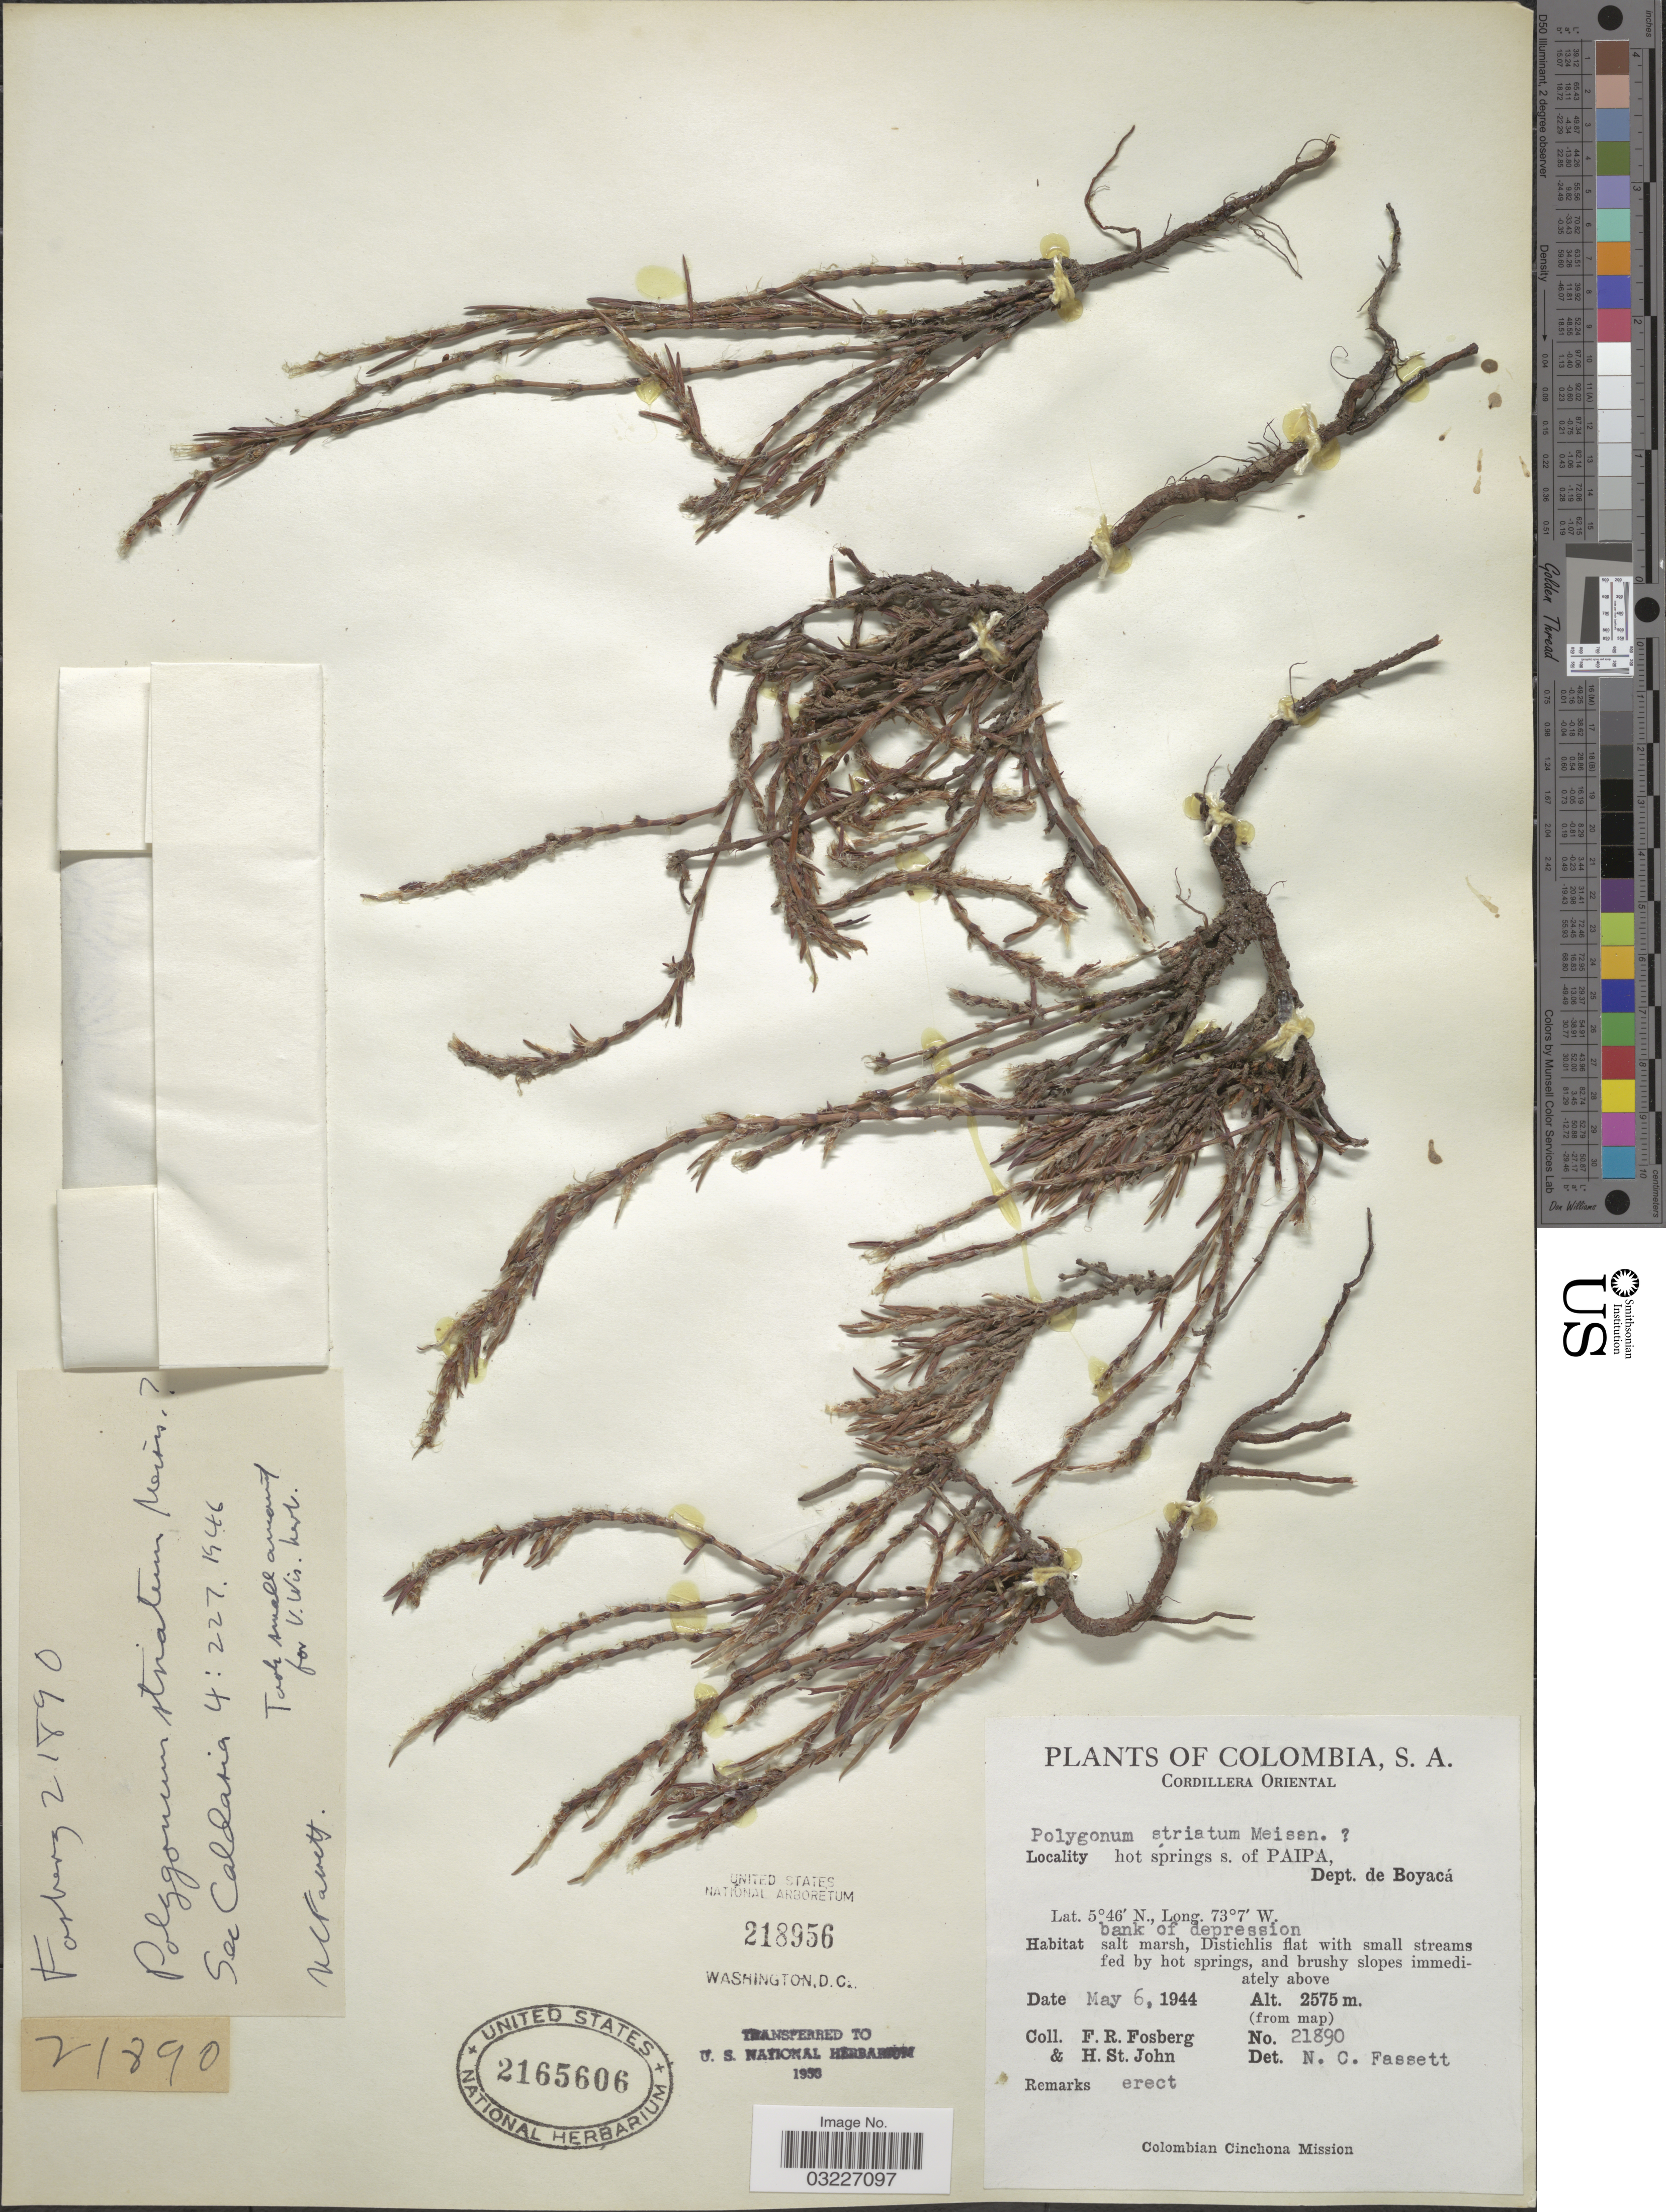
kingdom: Plantae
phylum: Tracheophyta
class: Magnoliopsida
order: Caryophyllales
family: Polygonaceae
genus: Polygonum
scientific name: Polygonum sp.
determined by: Strong, Mark T., (BOT), Smithsonian Institution - National Museum of Natural History (UNITED STATES)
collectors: F. R. Fosberg & H. St. John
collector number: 21890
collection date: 1944-05-06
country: Colombia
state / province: Boyacá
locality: Cordillera Oriental. Hot springs s. of Paipa, Dept. de Boyacá.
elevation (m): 2575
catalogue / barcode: US 2165606